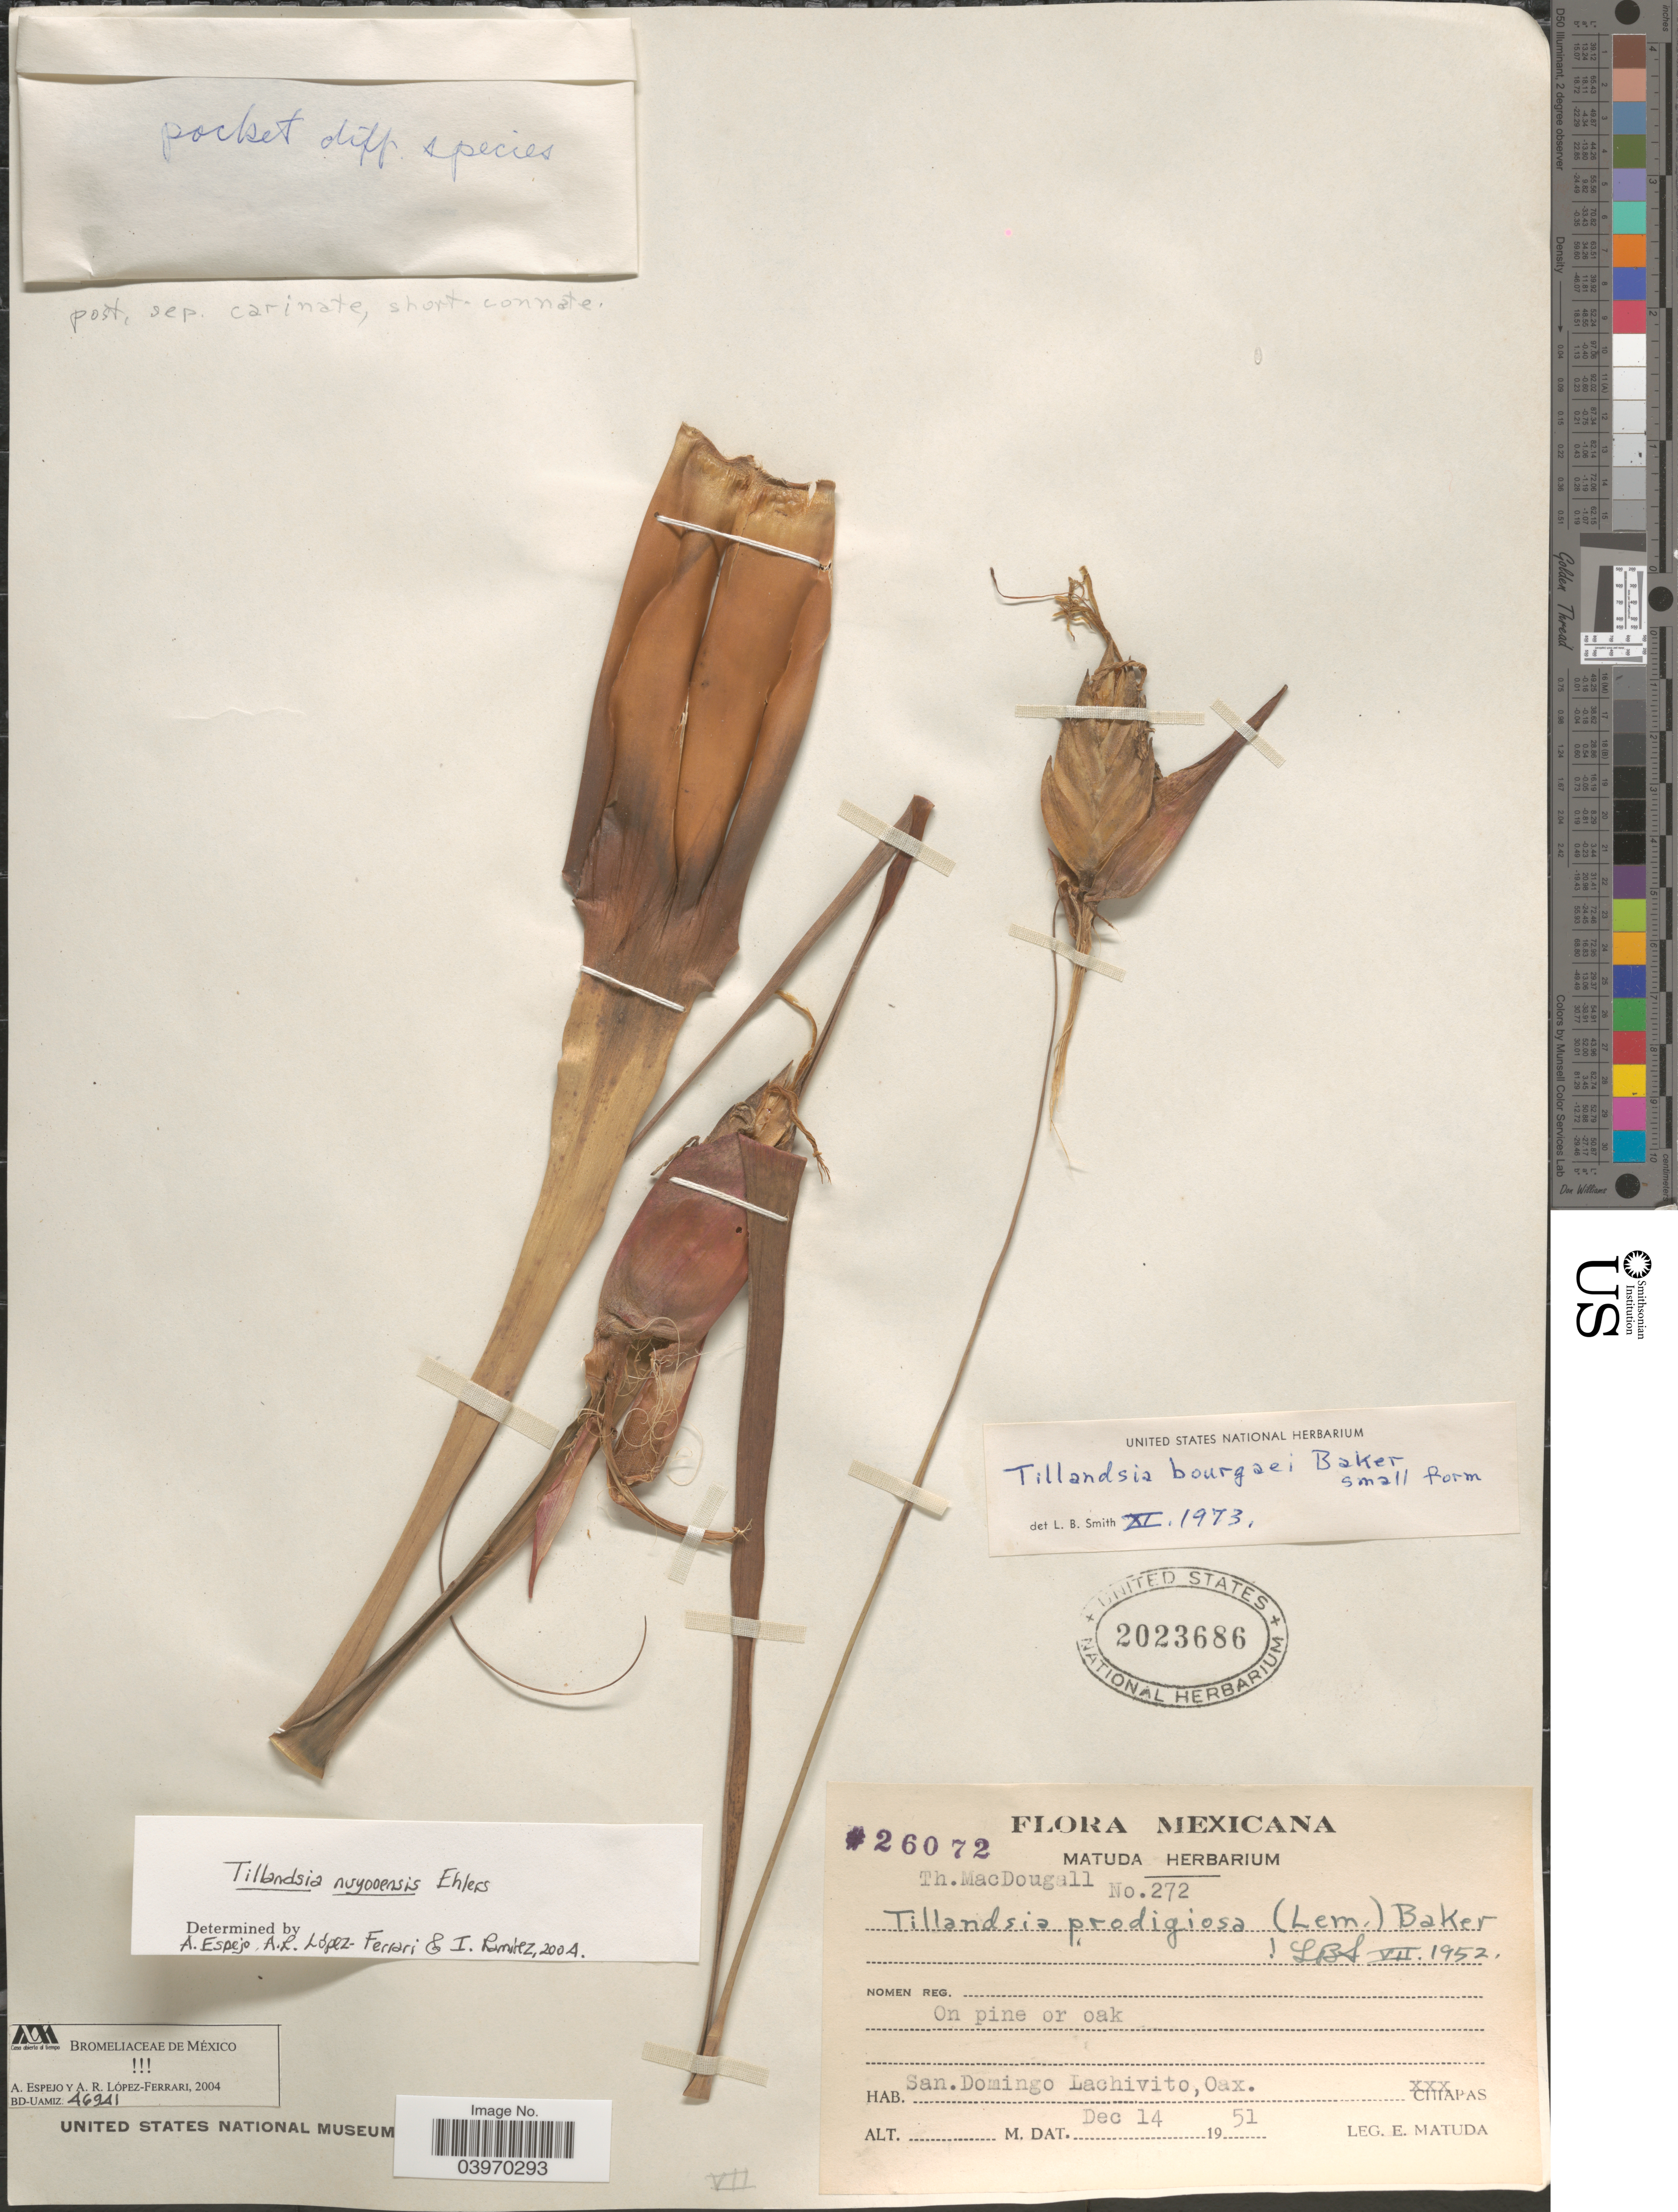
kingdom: Plantae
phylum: Tracheophyta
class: Liliopsida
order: Poales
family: Bromeliaceae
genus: Tillandsia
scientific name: Tillandsia bourgaei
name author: Baker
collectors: E. Matuda & T. B. MacDougall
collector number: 26072/272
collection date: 1951-12-14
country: Mexico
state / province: Oaxaca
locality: San.Domingo Lachivito.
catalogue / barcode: US 2023686